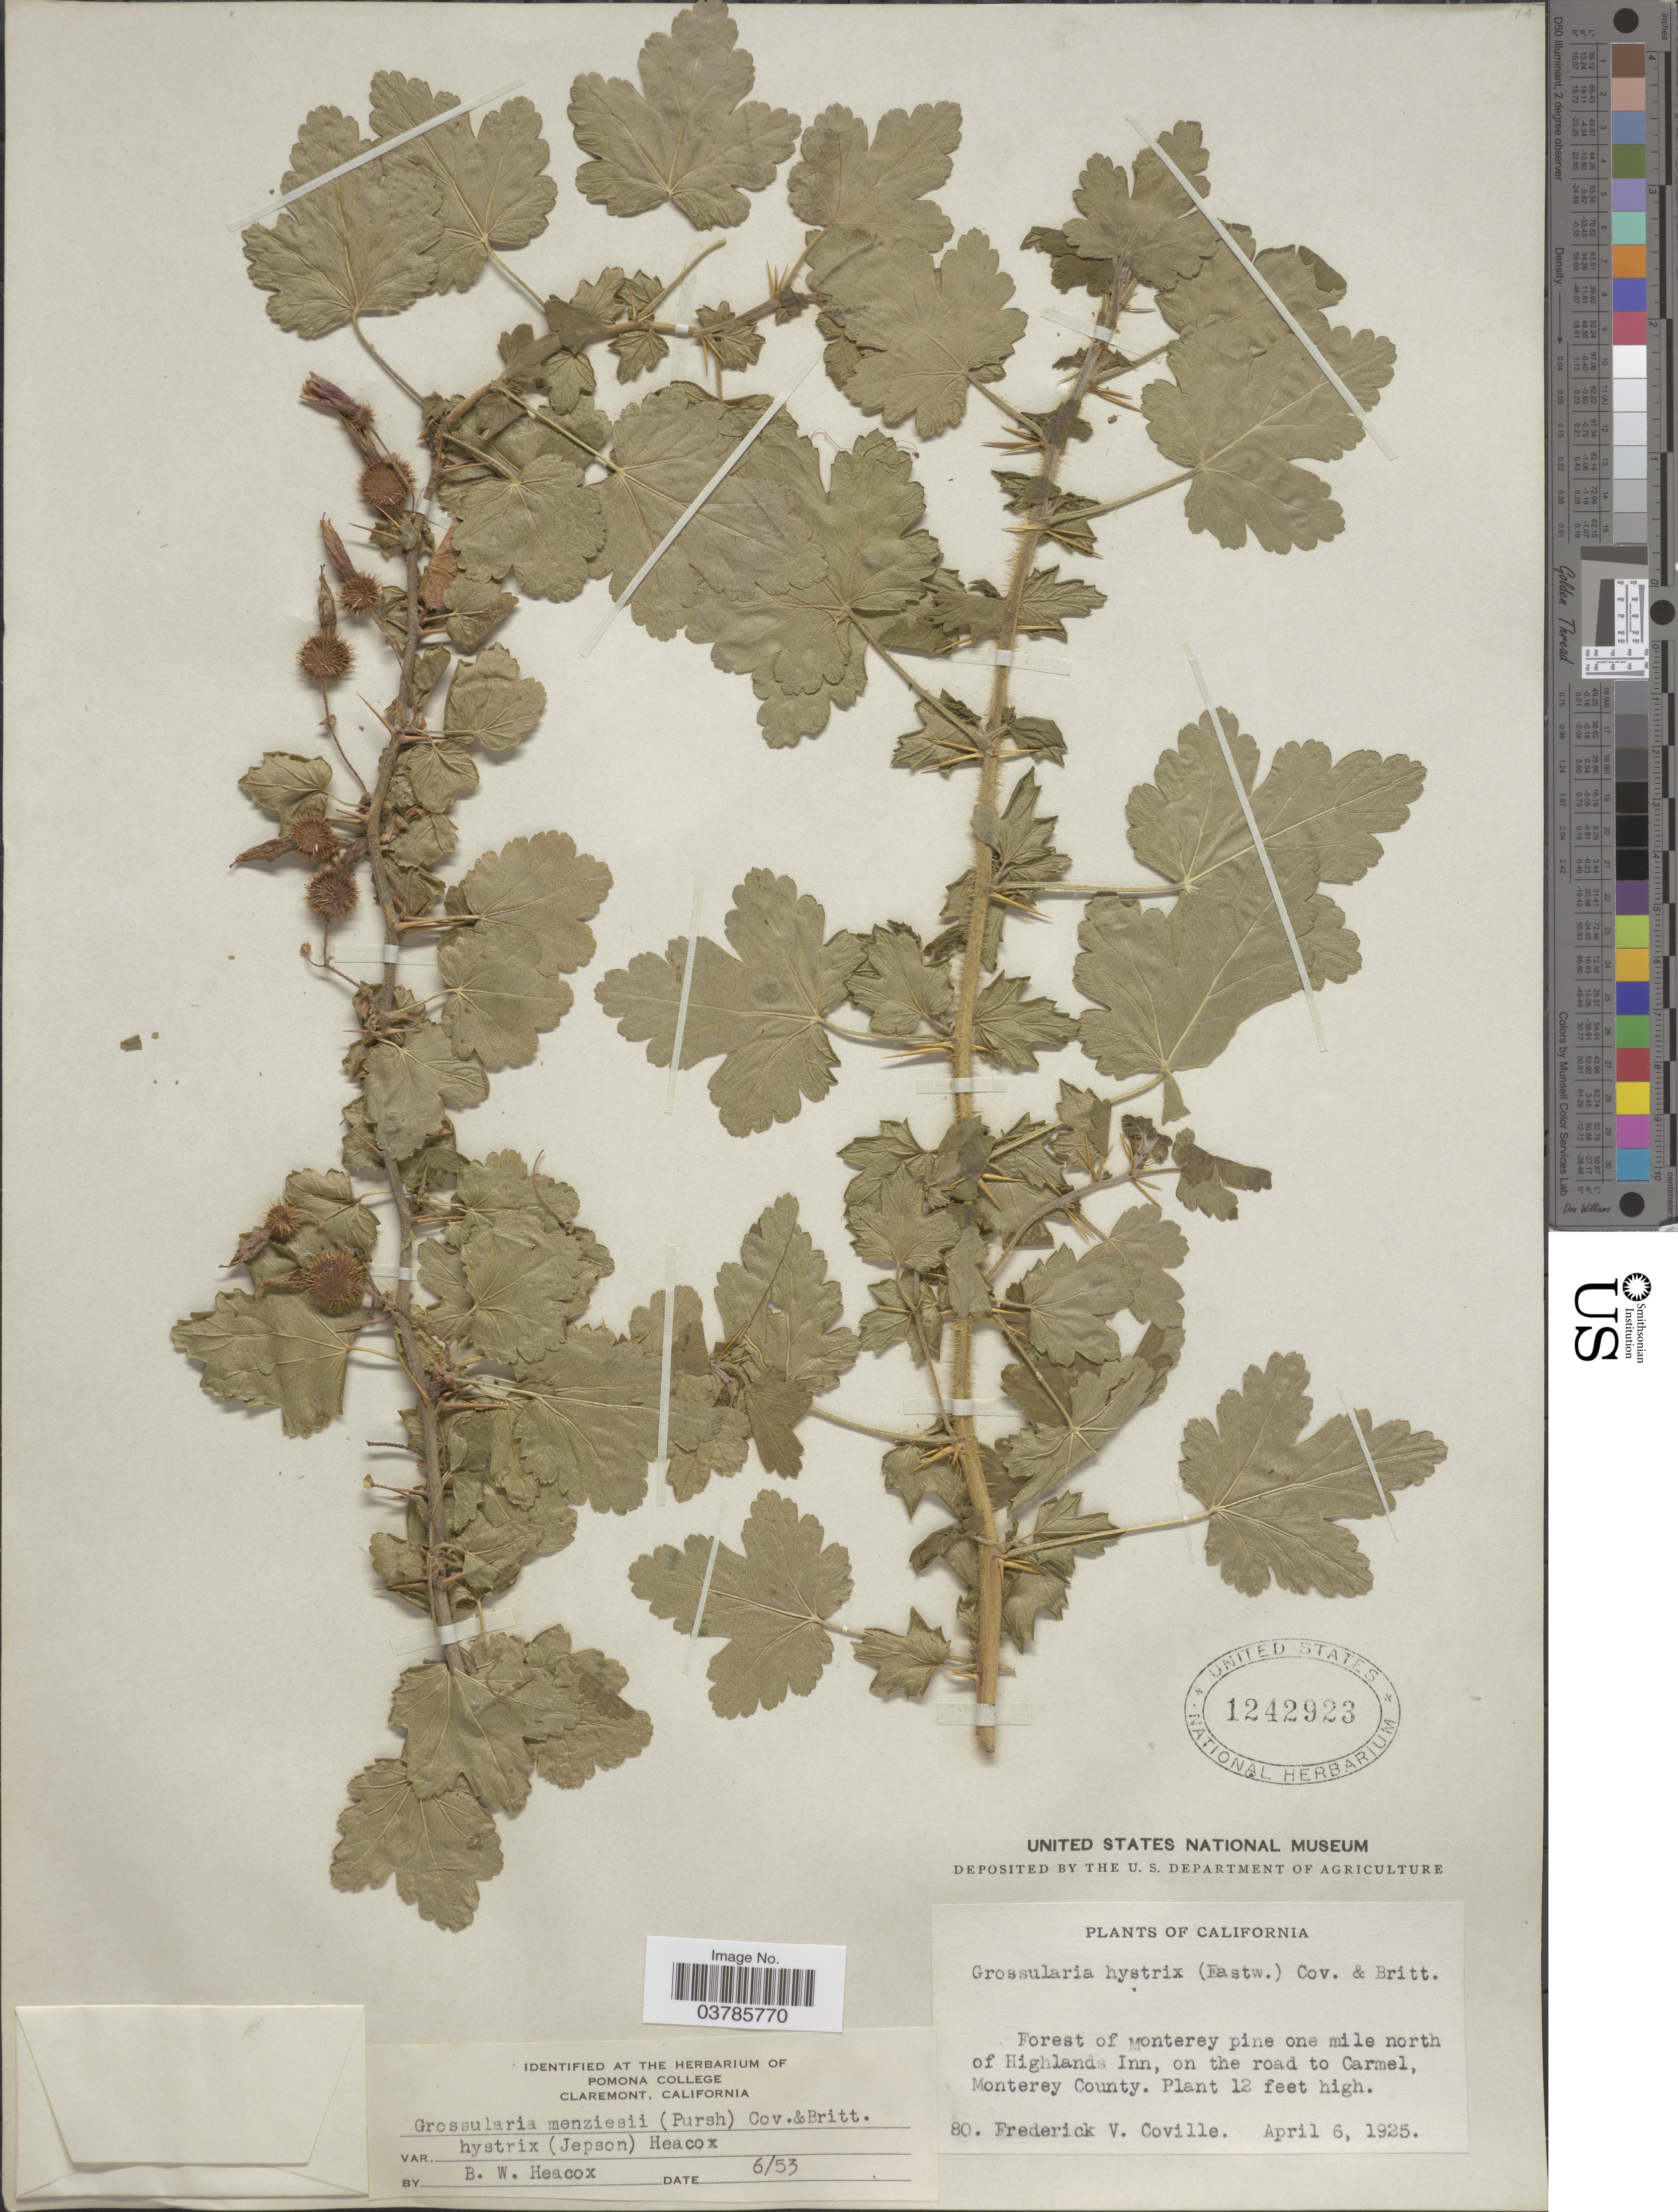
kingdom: Plantae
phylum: Tracheophyta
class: Magnoliopsida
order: Saxifragales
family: Grossulariaceae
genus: Ribes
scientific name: Ribes menziesii var. hystrix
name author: (Eastw.) Jeps.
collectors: F. V. Coville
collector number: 80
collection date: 1925-04-06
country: United States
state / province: California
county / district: Monterey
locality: Forest of Monterey pine one mile north of Highlands Inn, on the road to Carmel, Monterey County.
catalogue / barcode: US 1242923